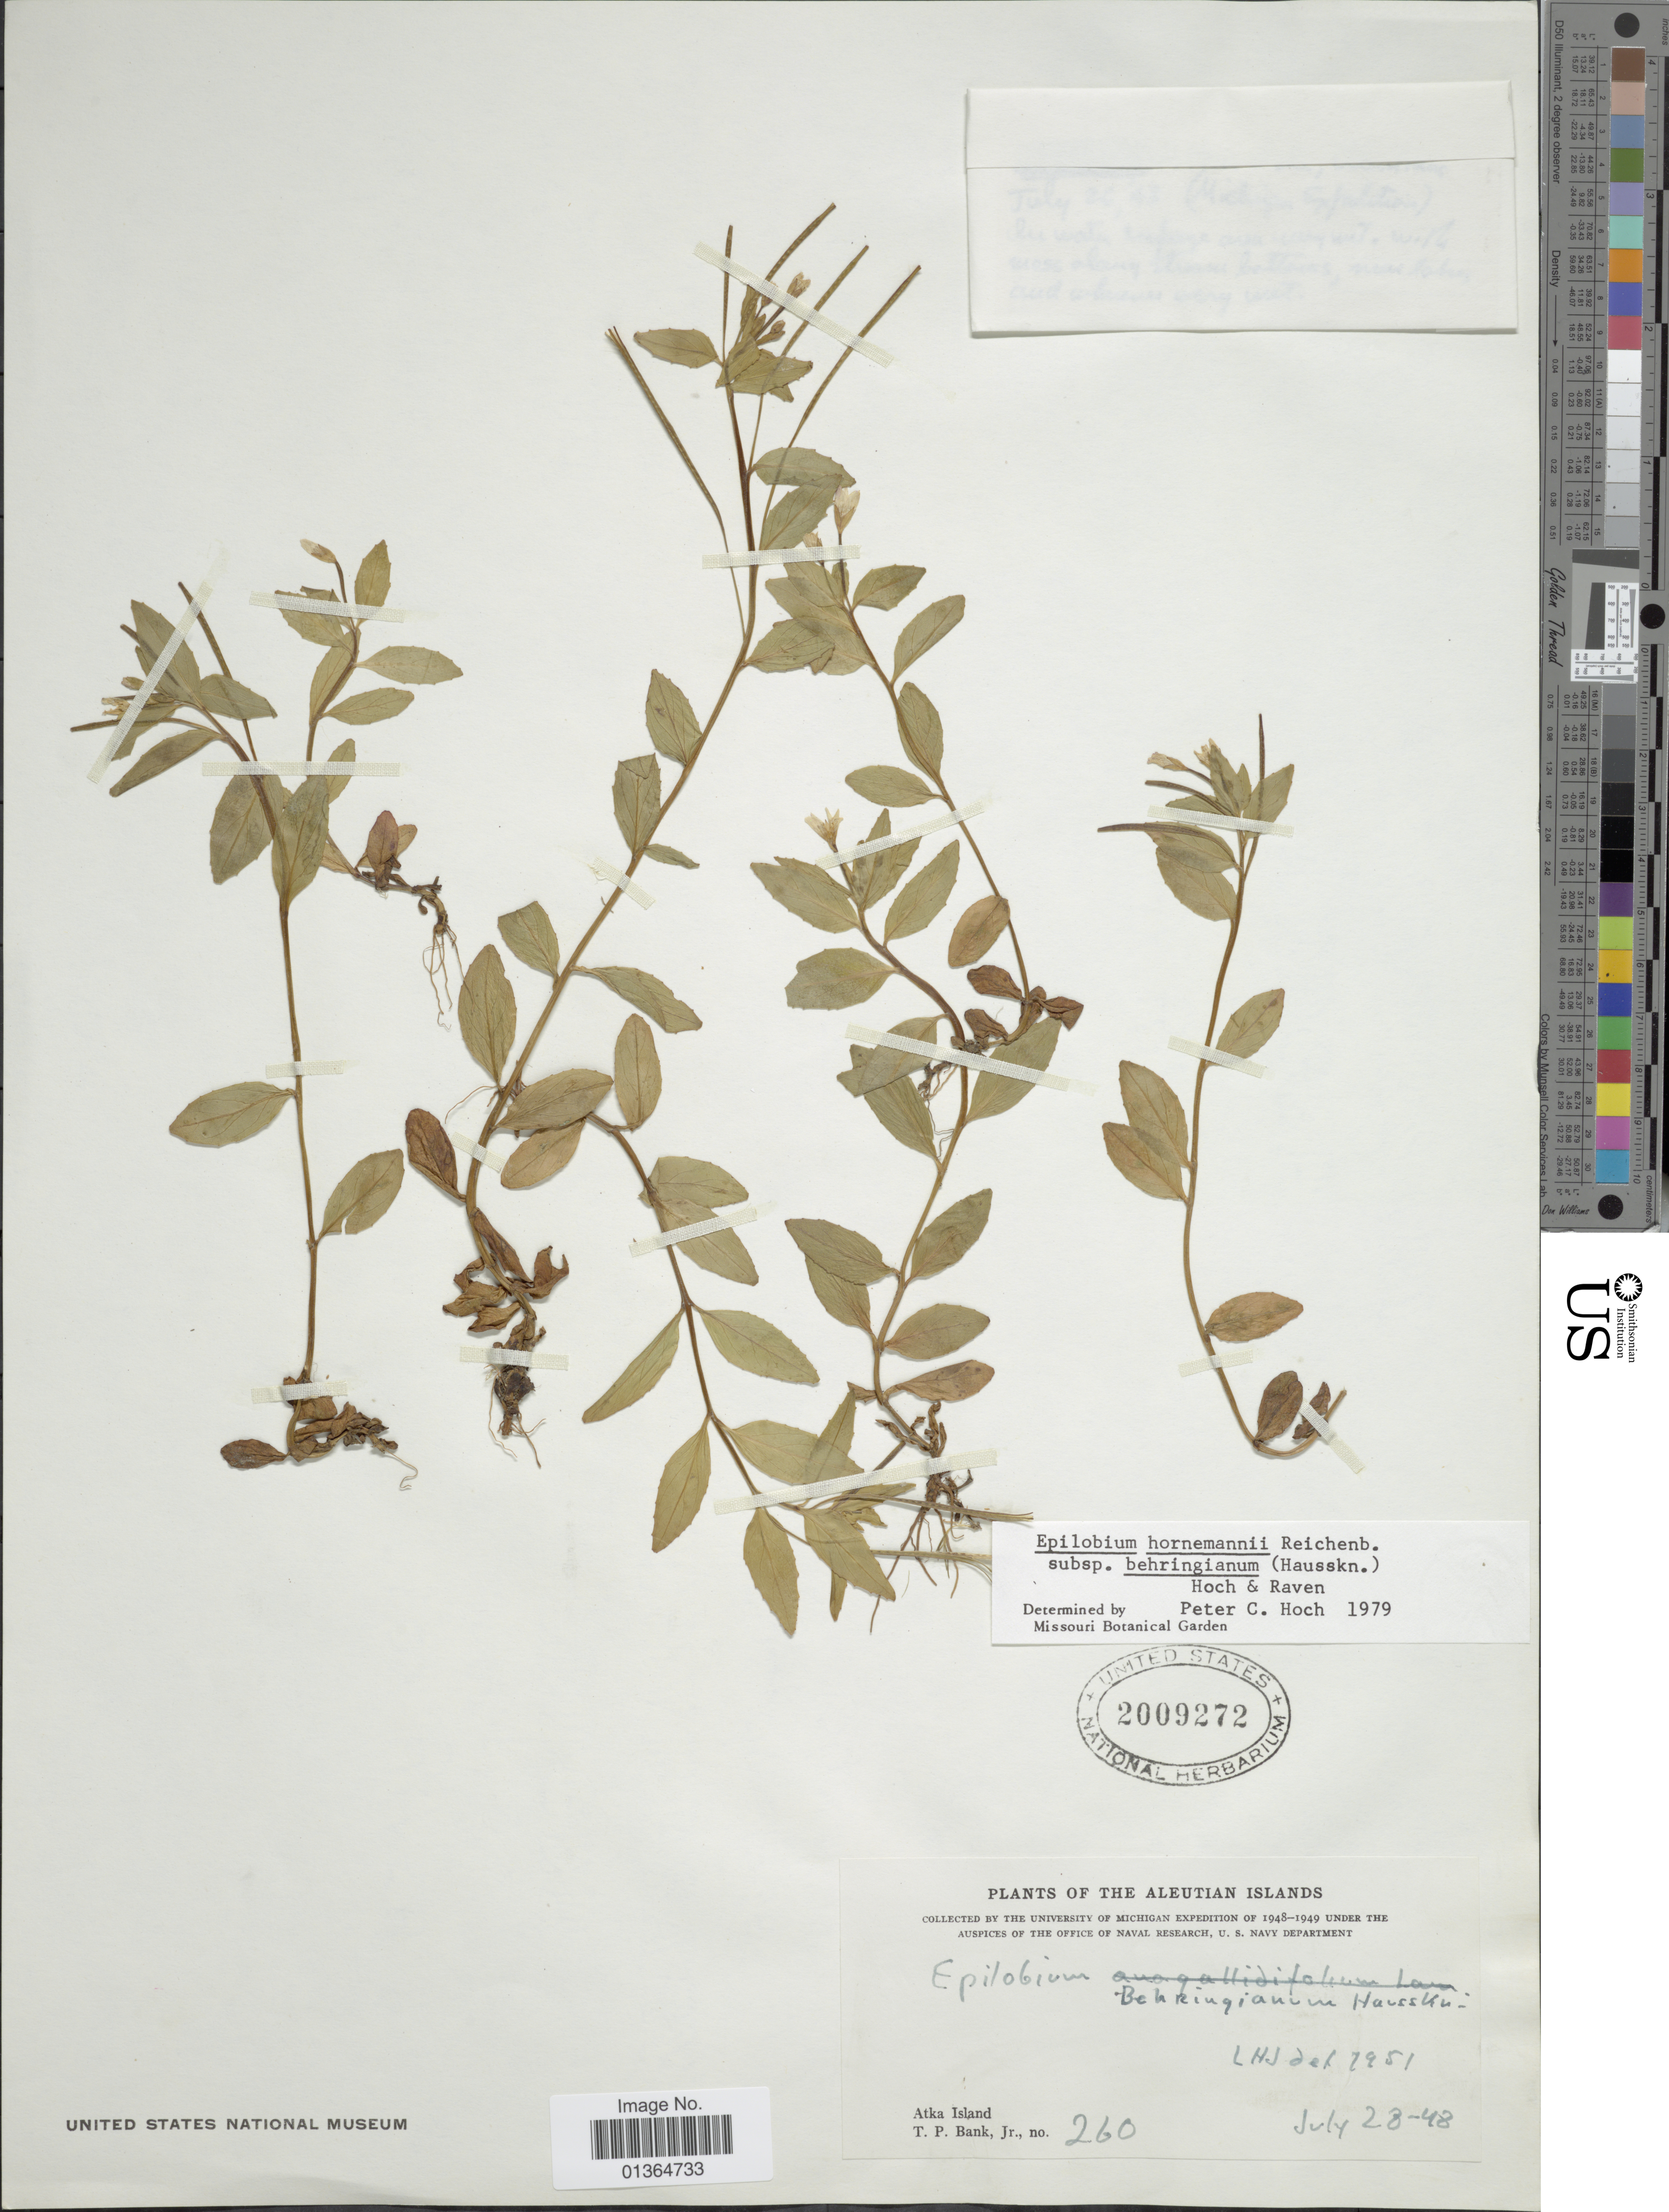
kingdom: Plantae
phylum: Tracheophyta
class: Magnoliopsida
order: Myrtales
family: Onagraceae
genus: Epilobium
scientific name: Epilobium hornemannii subsp. behringianum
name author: (Hausskn.) Hoch & P.H. Raven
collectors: T. Bank Jr.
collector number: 260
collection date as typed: Transcribed d/m/y: 28/7/48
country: United States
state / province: Alaska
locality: Aleutian Islands. Atka Island.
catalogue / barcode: US 2009272